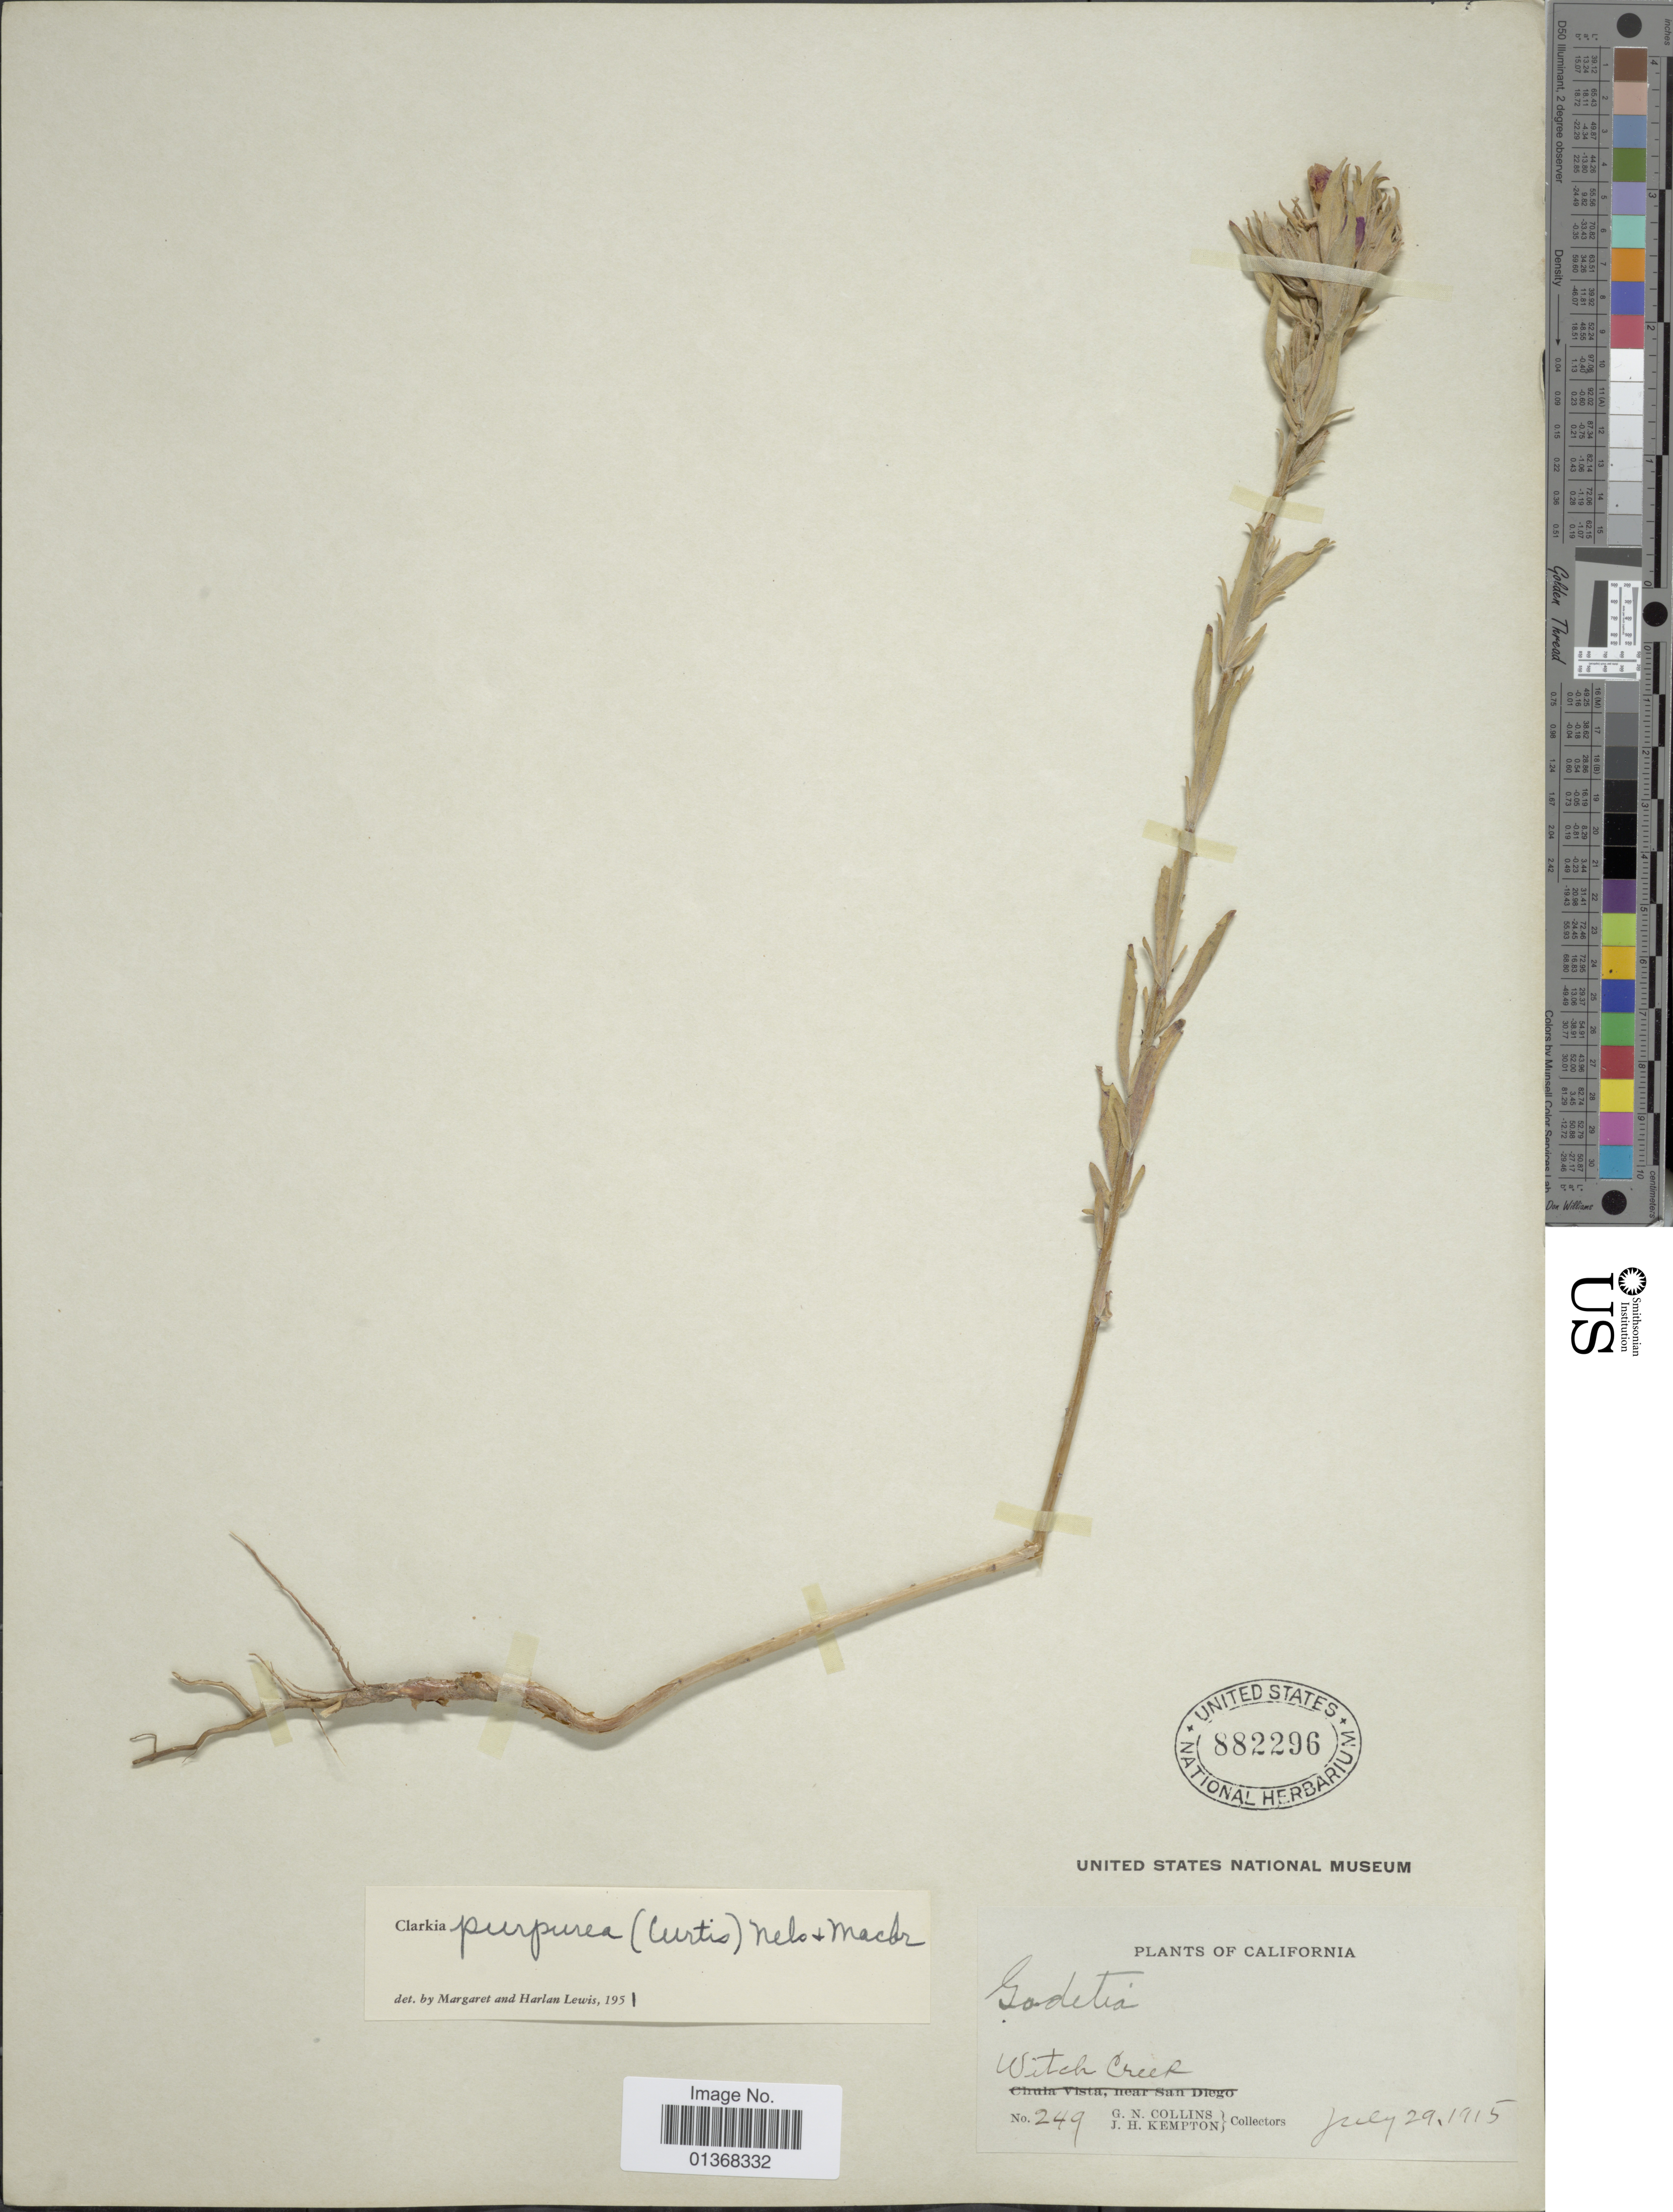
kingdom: Plantae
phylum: Tracheophyta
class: Magnoliopsida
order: Myrtales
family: Onagraceae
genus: Clarkia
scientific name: Clarkia purpurea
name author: (Curtis) A. Nelson & J.F. Macbr.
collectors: G. Collins & J. H. Kempton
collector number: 249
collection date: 1915-07-29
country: United States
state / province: California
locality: Witch Creek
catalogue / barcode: US 882296